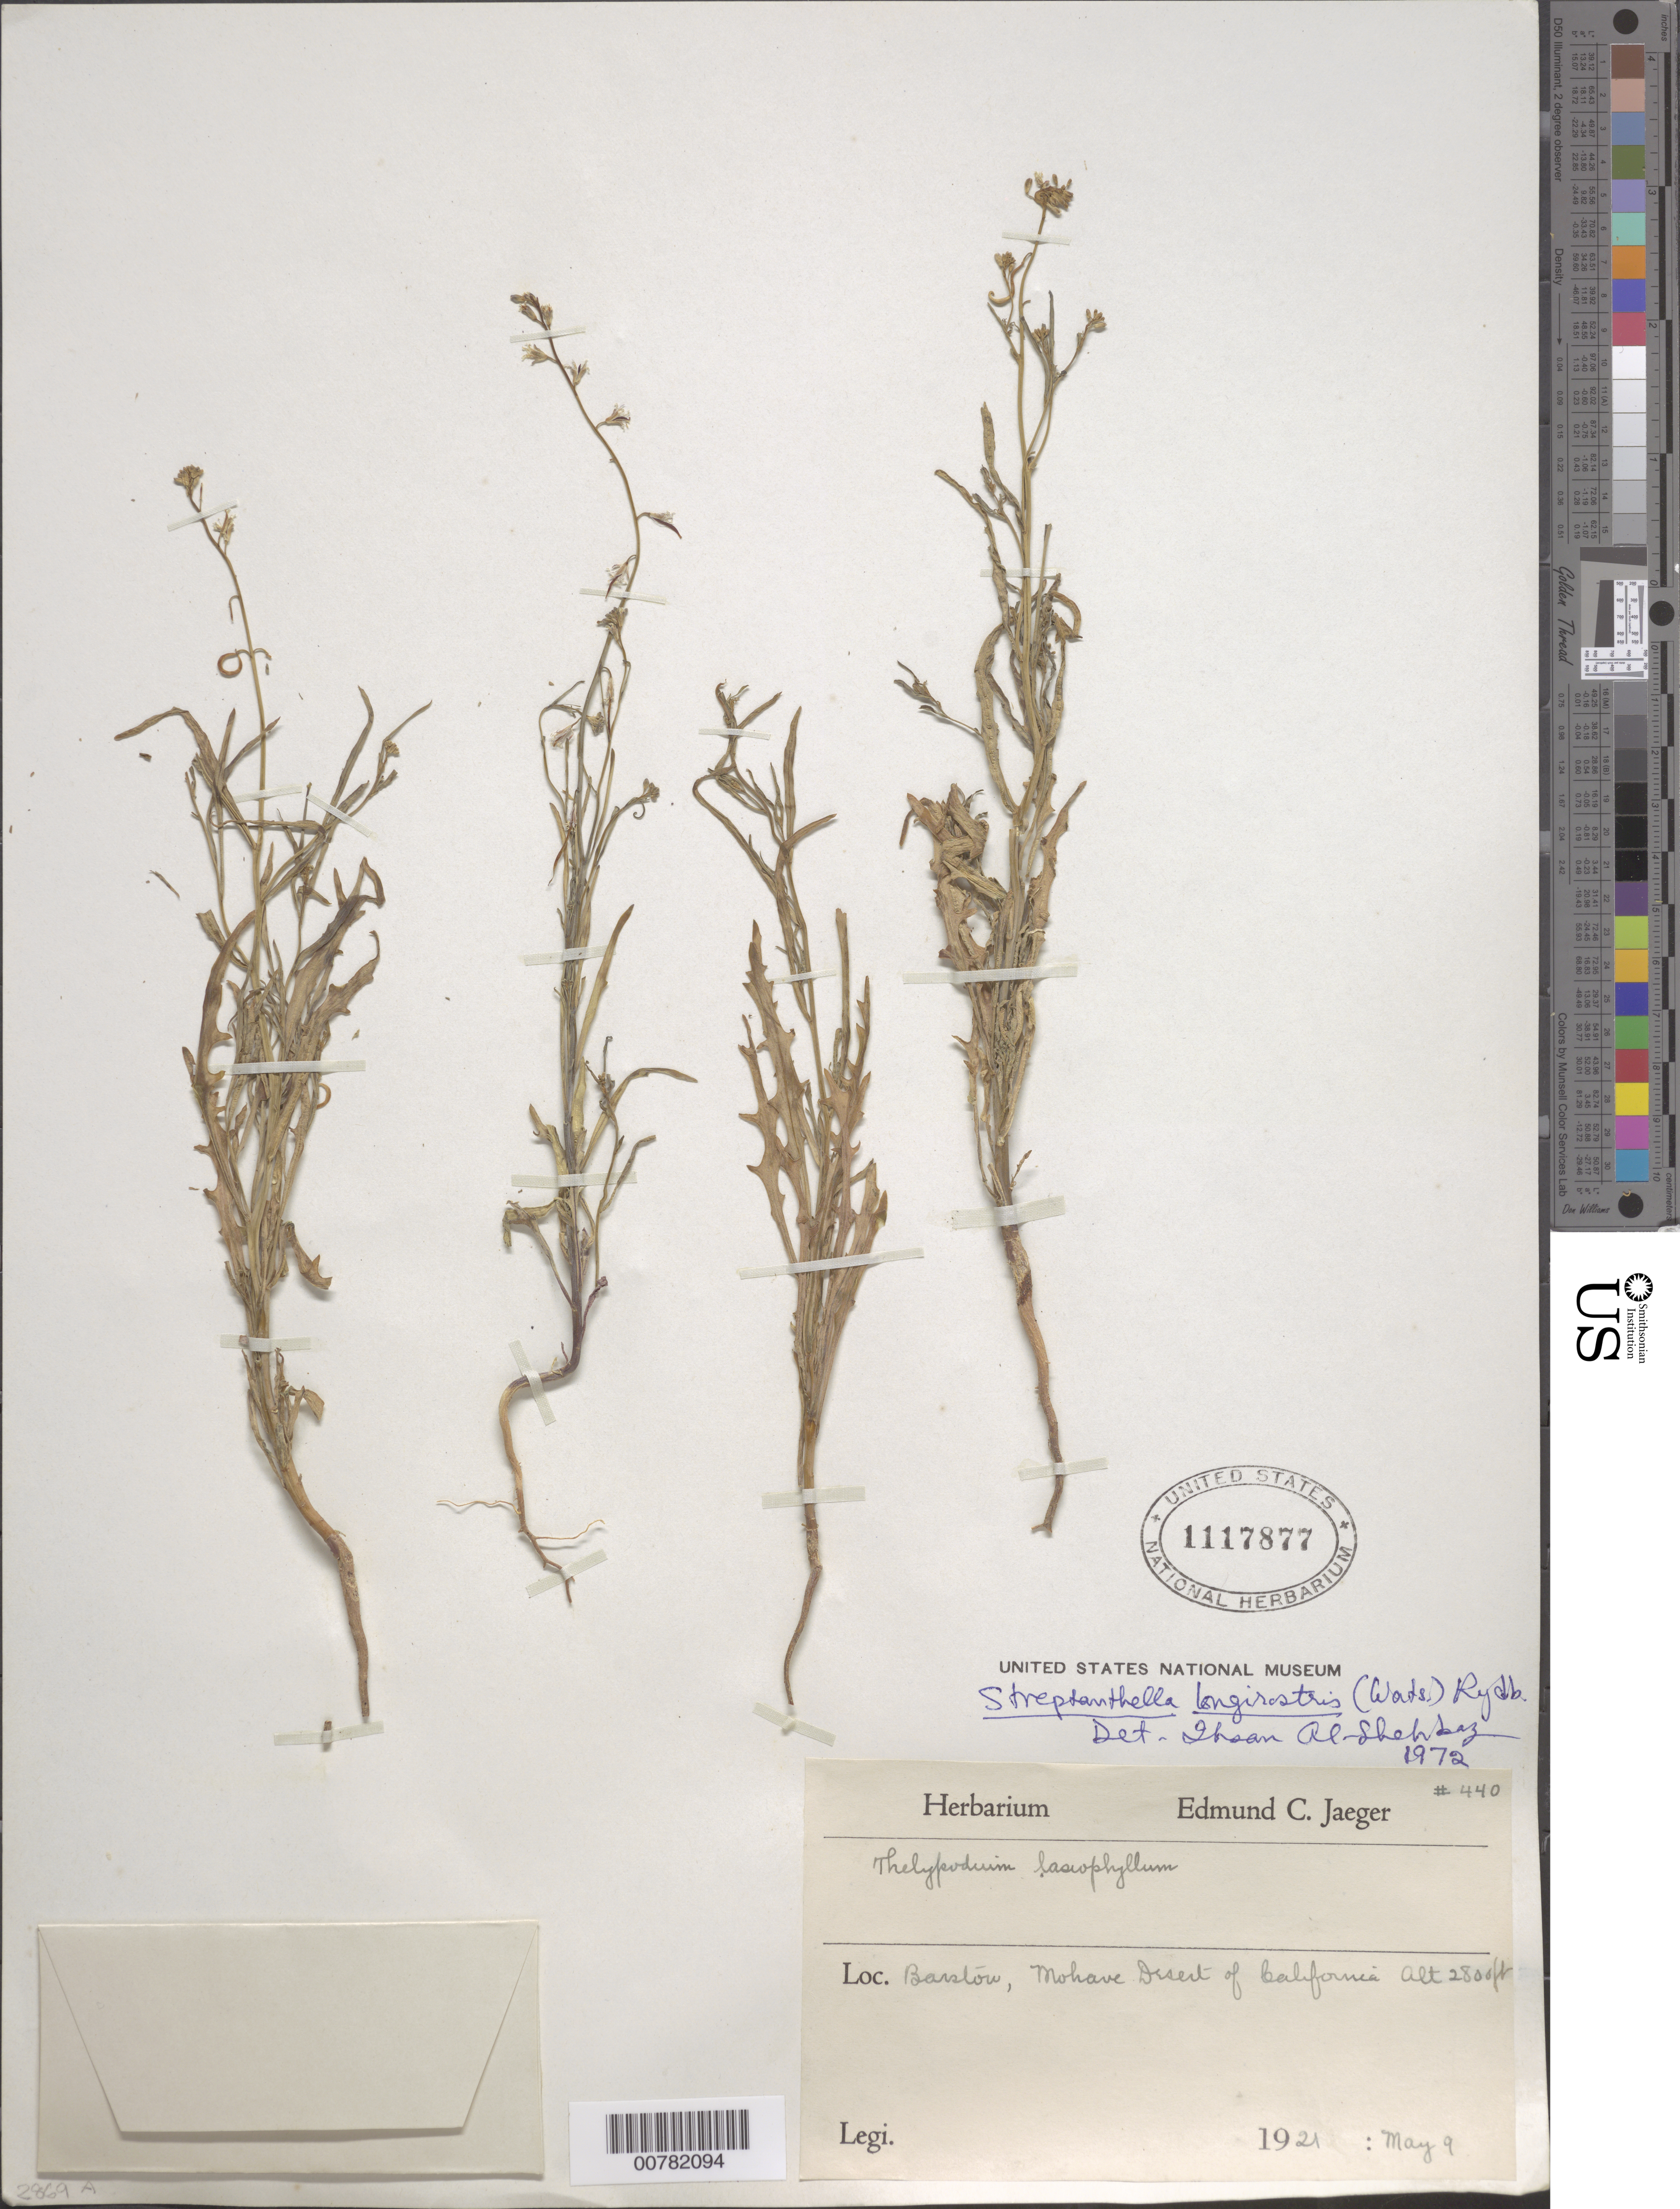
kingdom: Plantae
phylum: Tracheophyta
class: Magnoliopsida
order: Brassicales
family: Brassicaceae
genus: Streptanthella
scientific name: Streptanthella longirostris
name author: (S. Watson) Rydb.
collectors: ex herb. E.C. Jaeger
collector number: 440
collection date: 1921-05-09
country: United States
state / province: California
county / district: Kern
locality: Barstow, Mohave Desert of California.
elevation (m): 853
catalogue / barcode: US 1117877